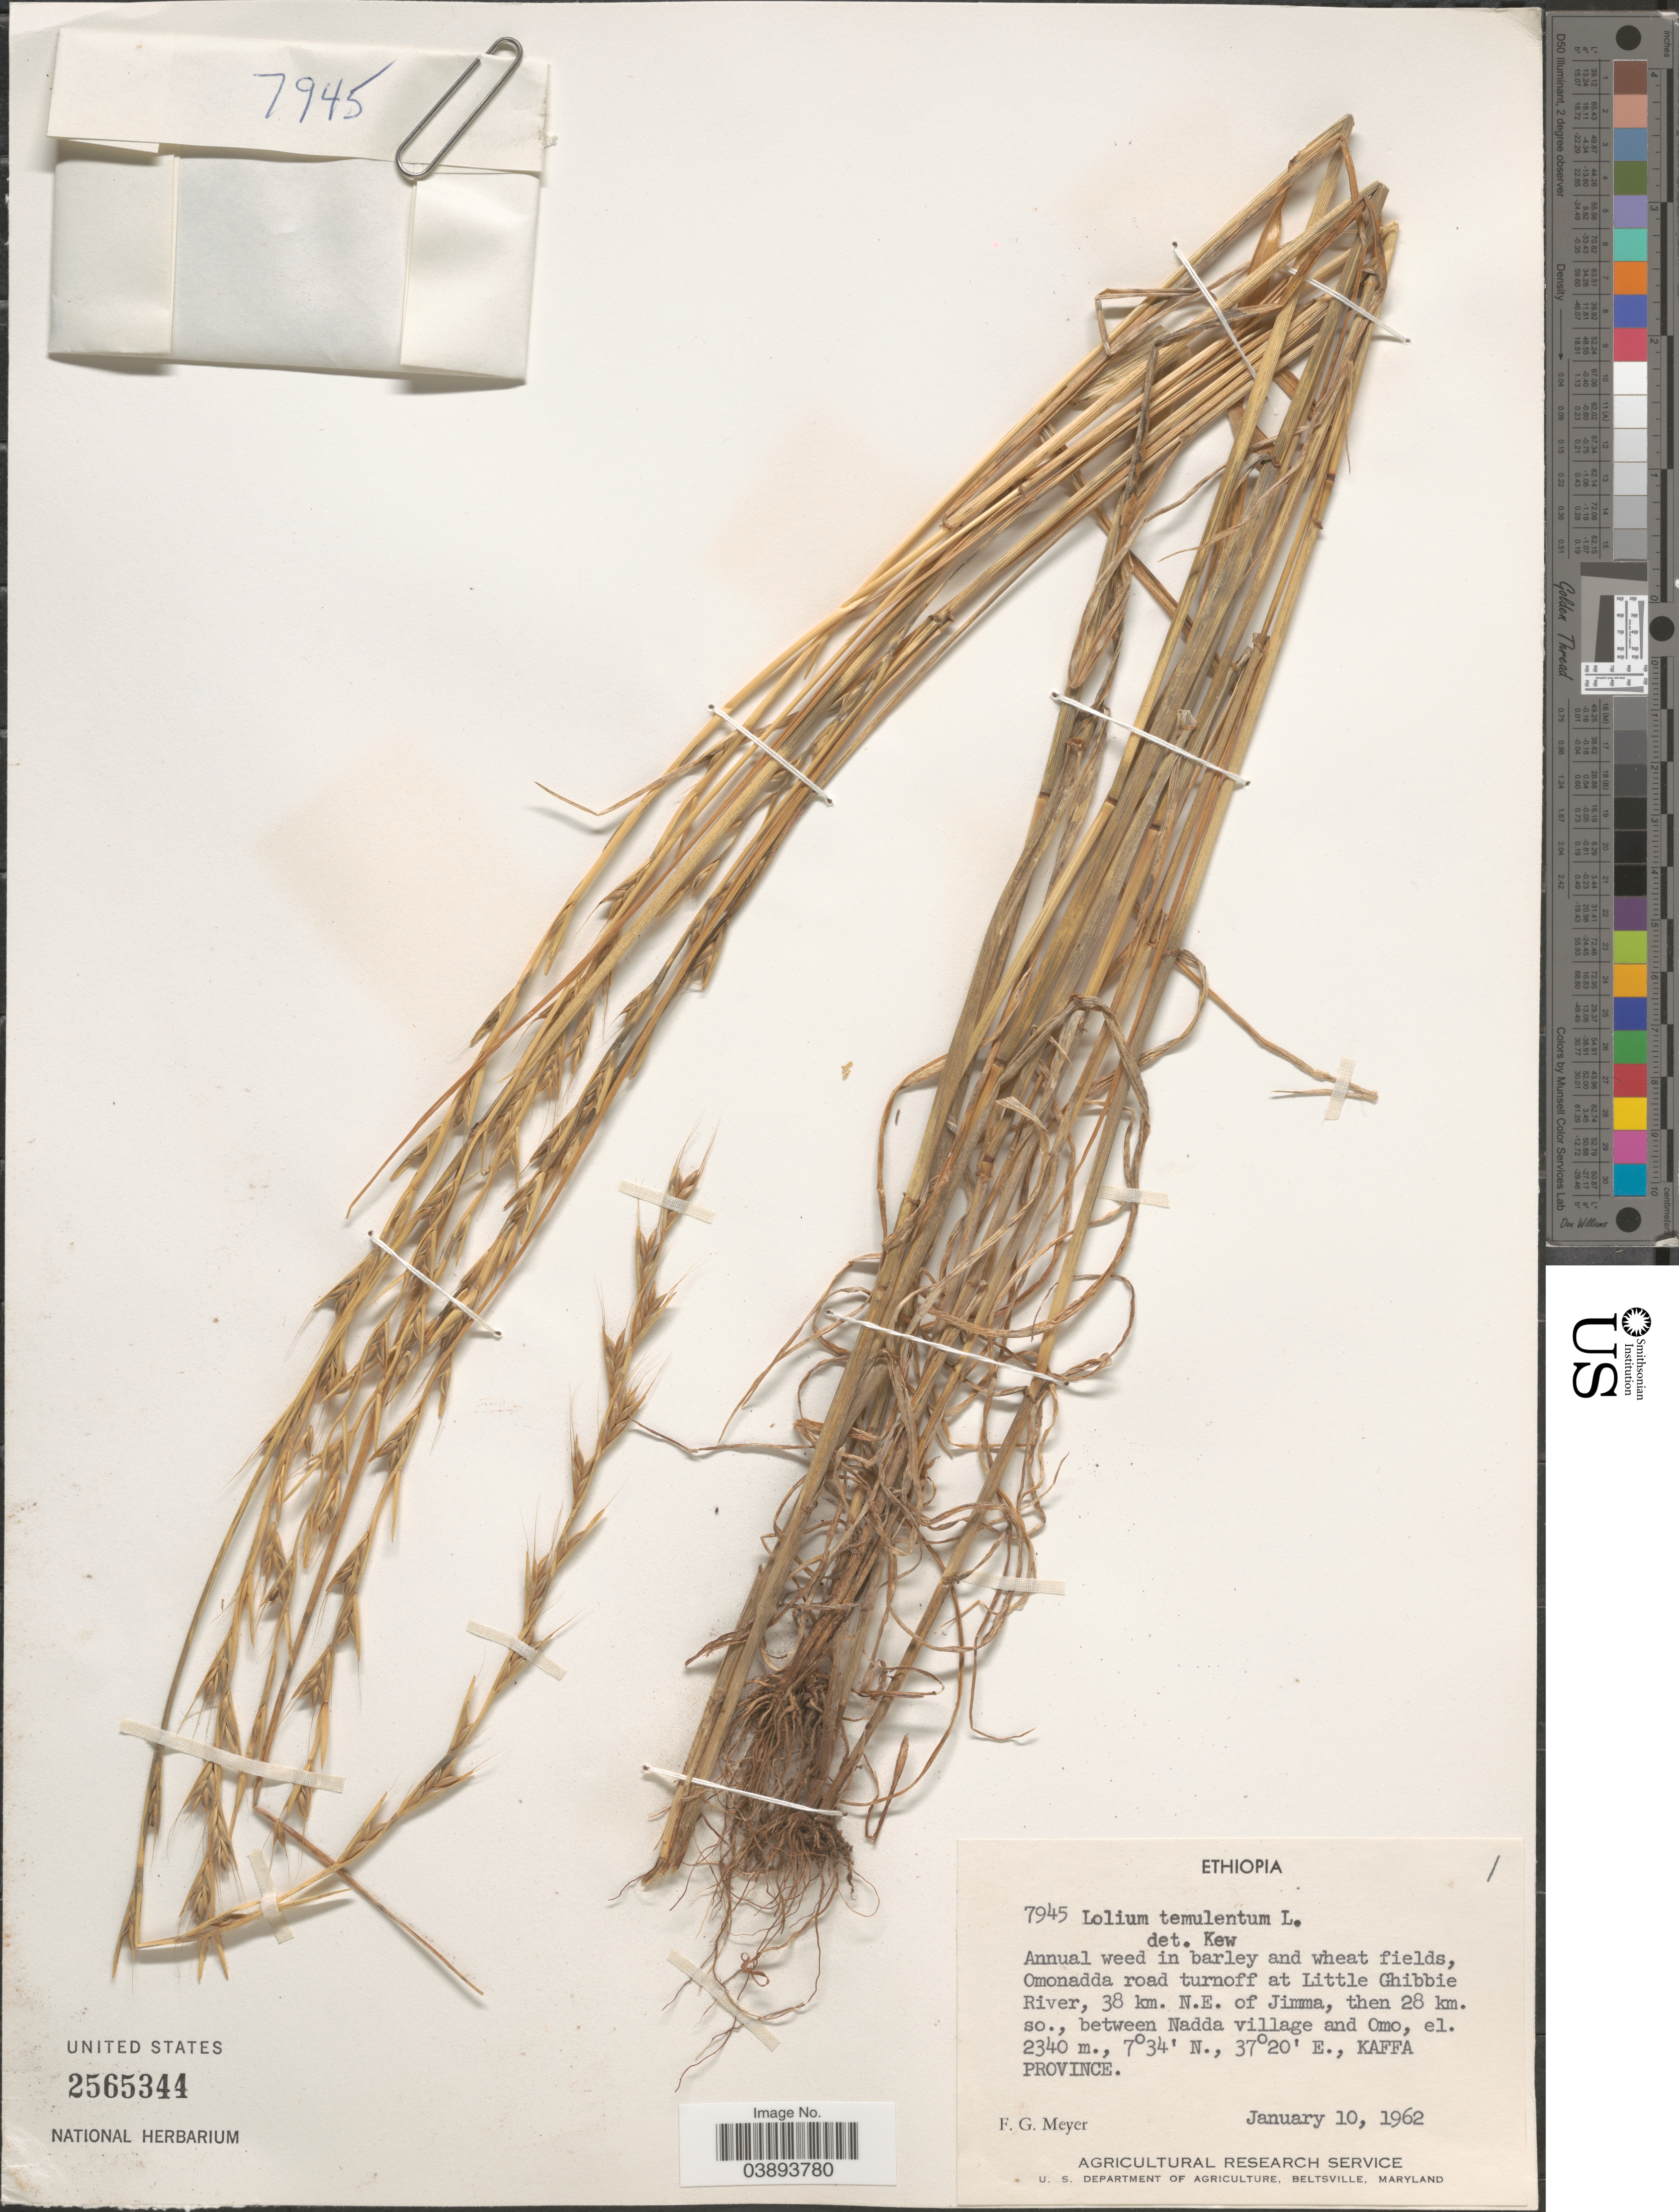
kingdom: Plantae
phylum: Tracheophyta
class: Liliopsida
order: Poales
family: Poaceae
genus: Lolium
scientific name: Lolium temulentum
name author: L.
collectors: F. G. Meyer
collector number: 7945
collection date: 1962-01-10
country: Ethiopia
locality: Omonadda road turnoff at Little Ghibbie River, 38 km. N.E. of Jimma, then 28 km. so., between Nadda village and Omo, Kaffa Province.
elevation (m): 2340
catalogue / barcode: US 2565344